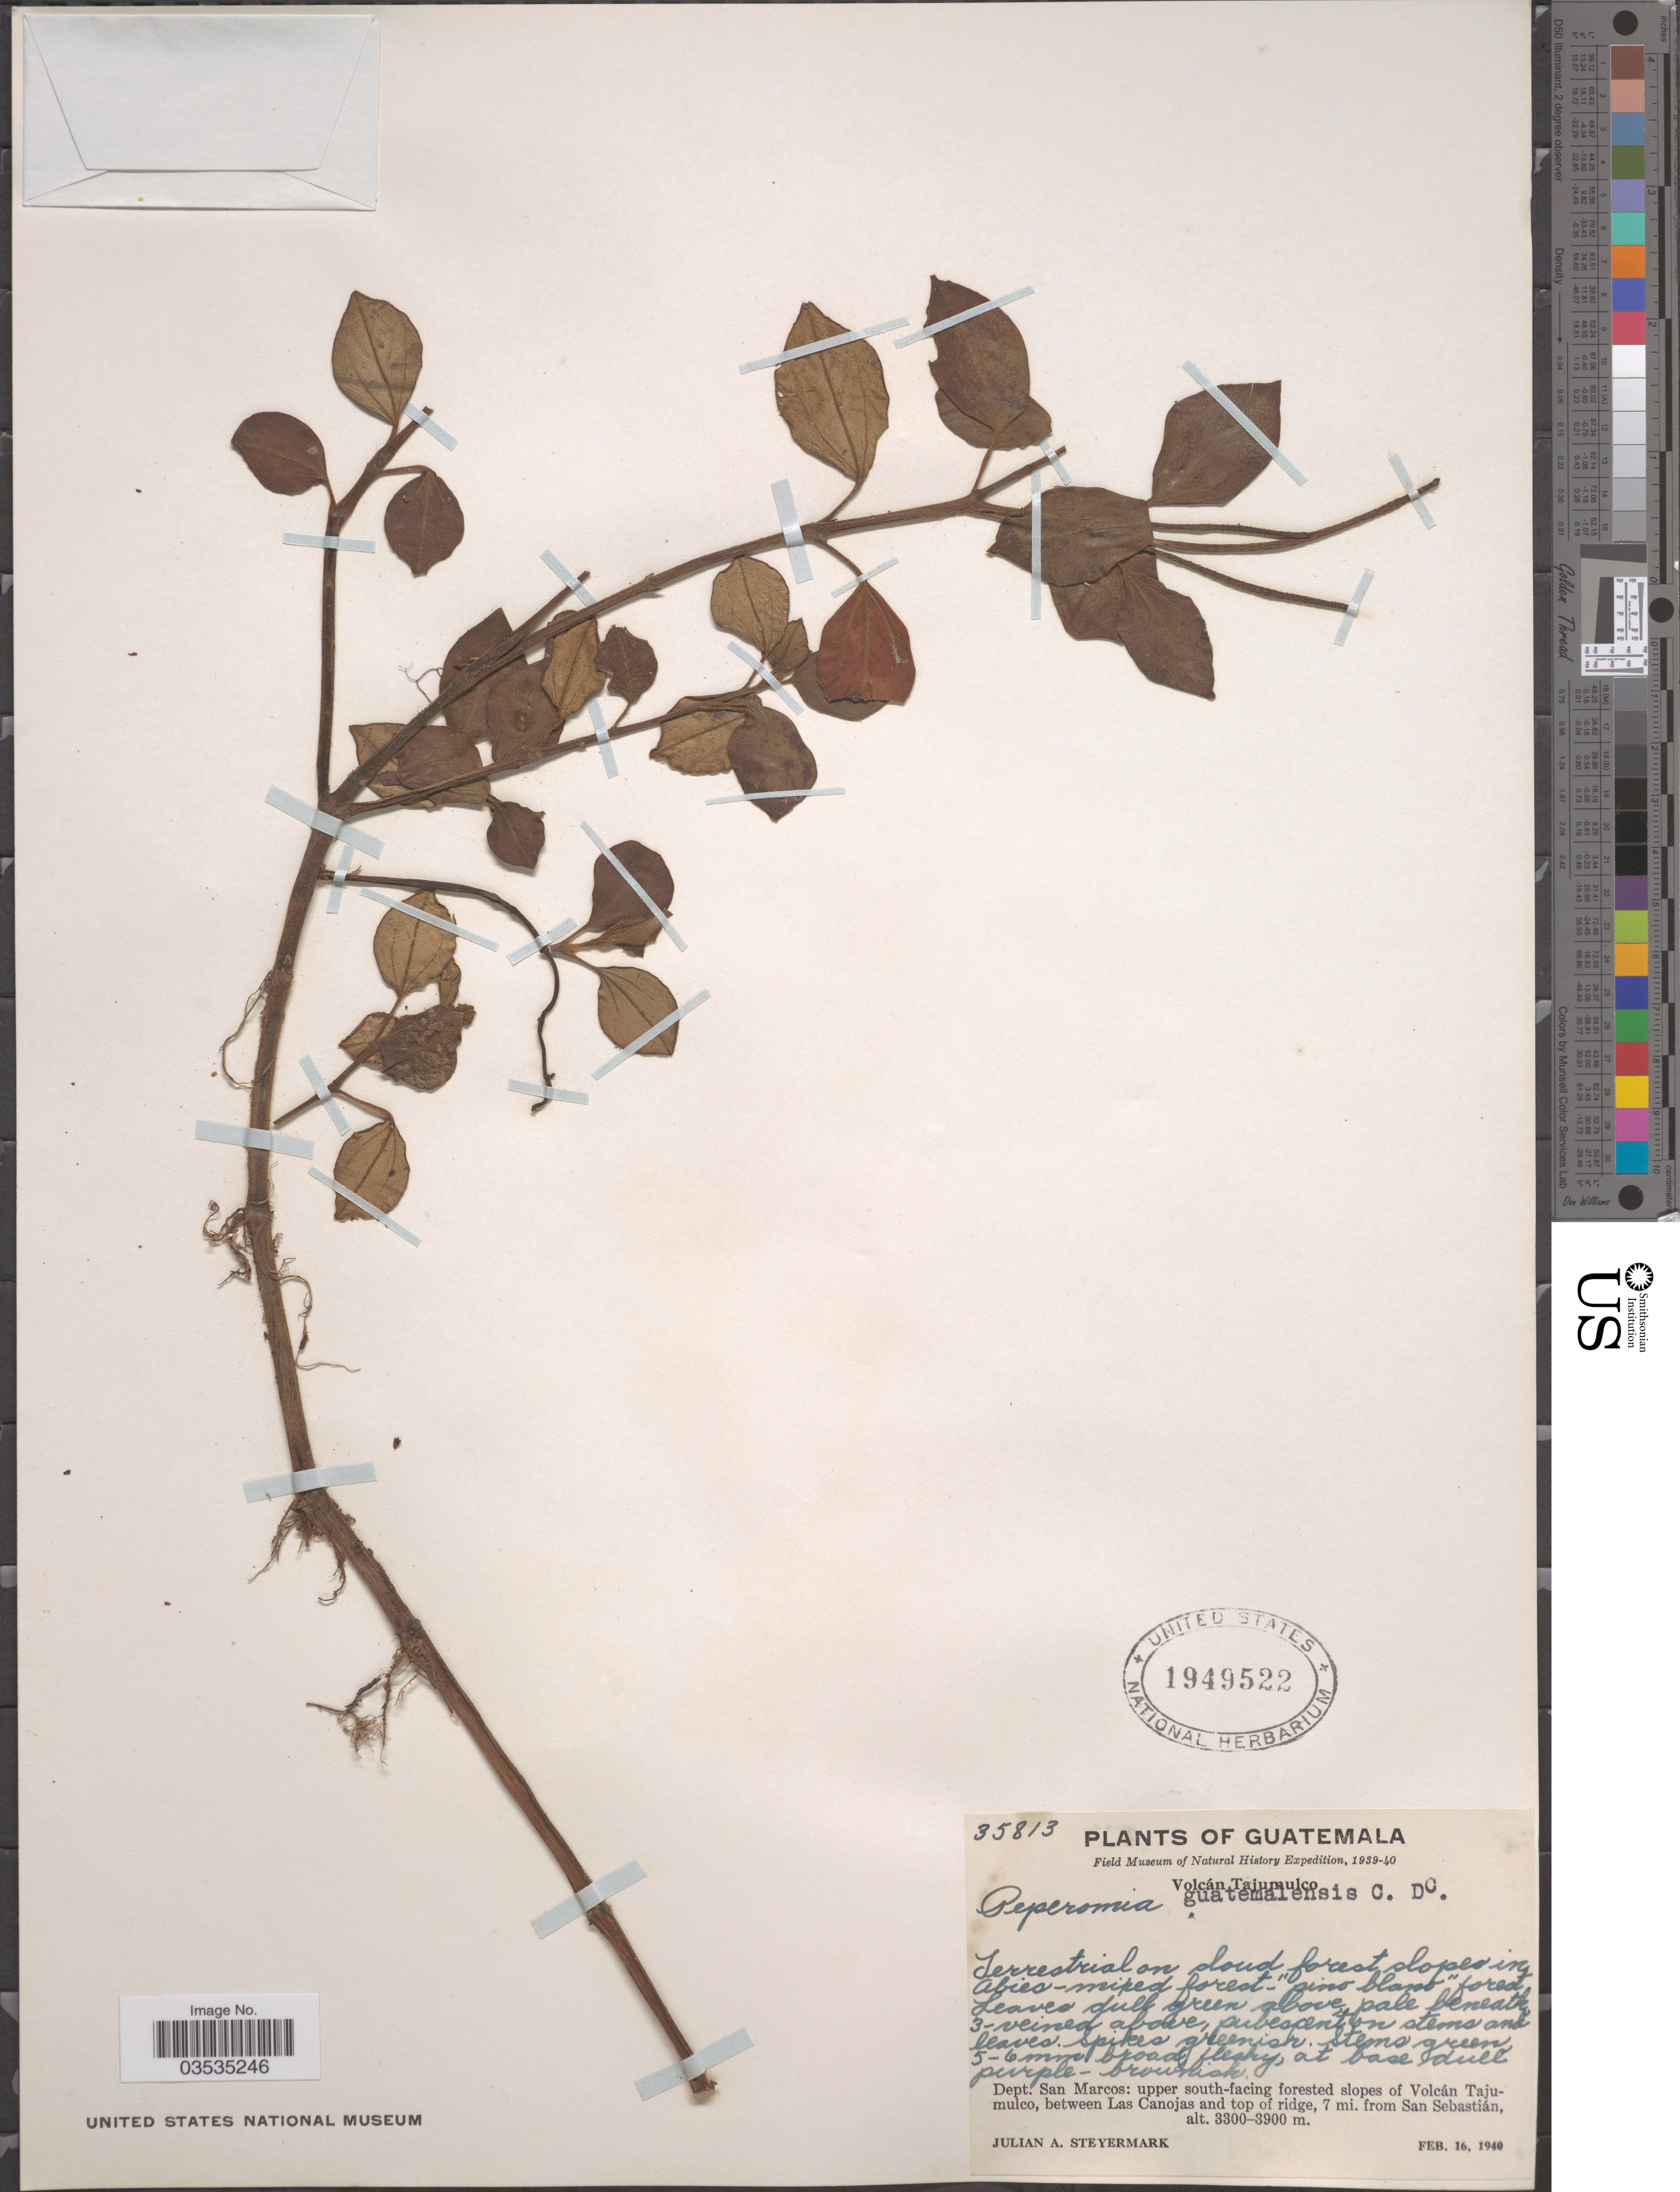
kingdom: Plantae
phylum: Tracheophyta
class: Magnoliopsida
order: Piperales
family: Piperaceae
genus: Peperomia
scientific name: Peperomia guatemalensis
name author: C. DC.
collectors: J. Steyermark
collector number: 35813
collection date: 1940-02-16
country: Guatemala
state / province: San Marcos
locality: Volcán Tajumulco. Dept. San Marcos: upper south-facing forested slopes of Volcán Tajumulco, between Las Canojas and top of ridge, 7 mi. from San Sebastián.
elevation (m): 3300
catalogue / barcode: US 1949522